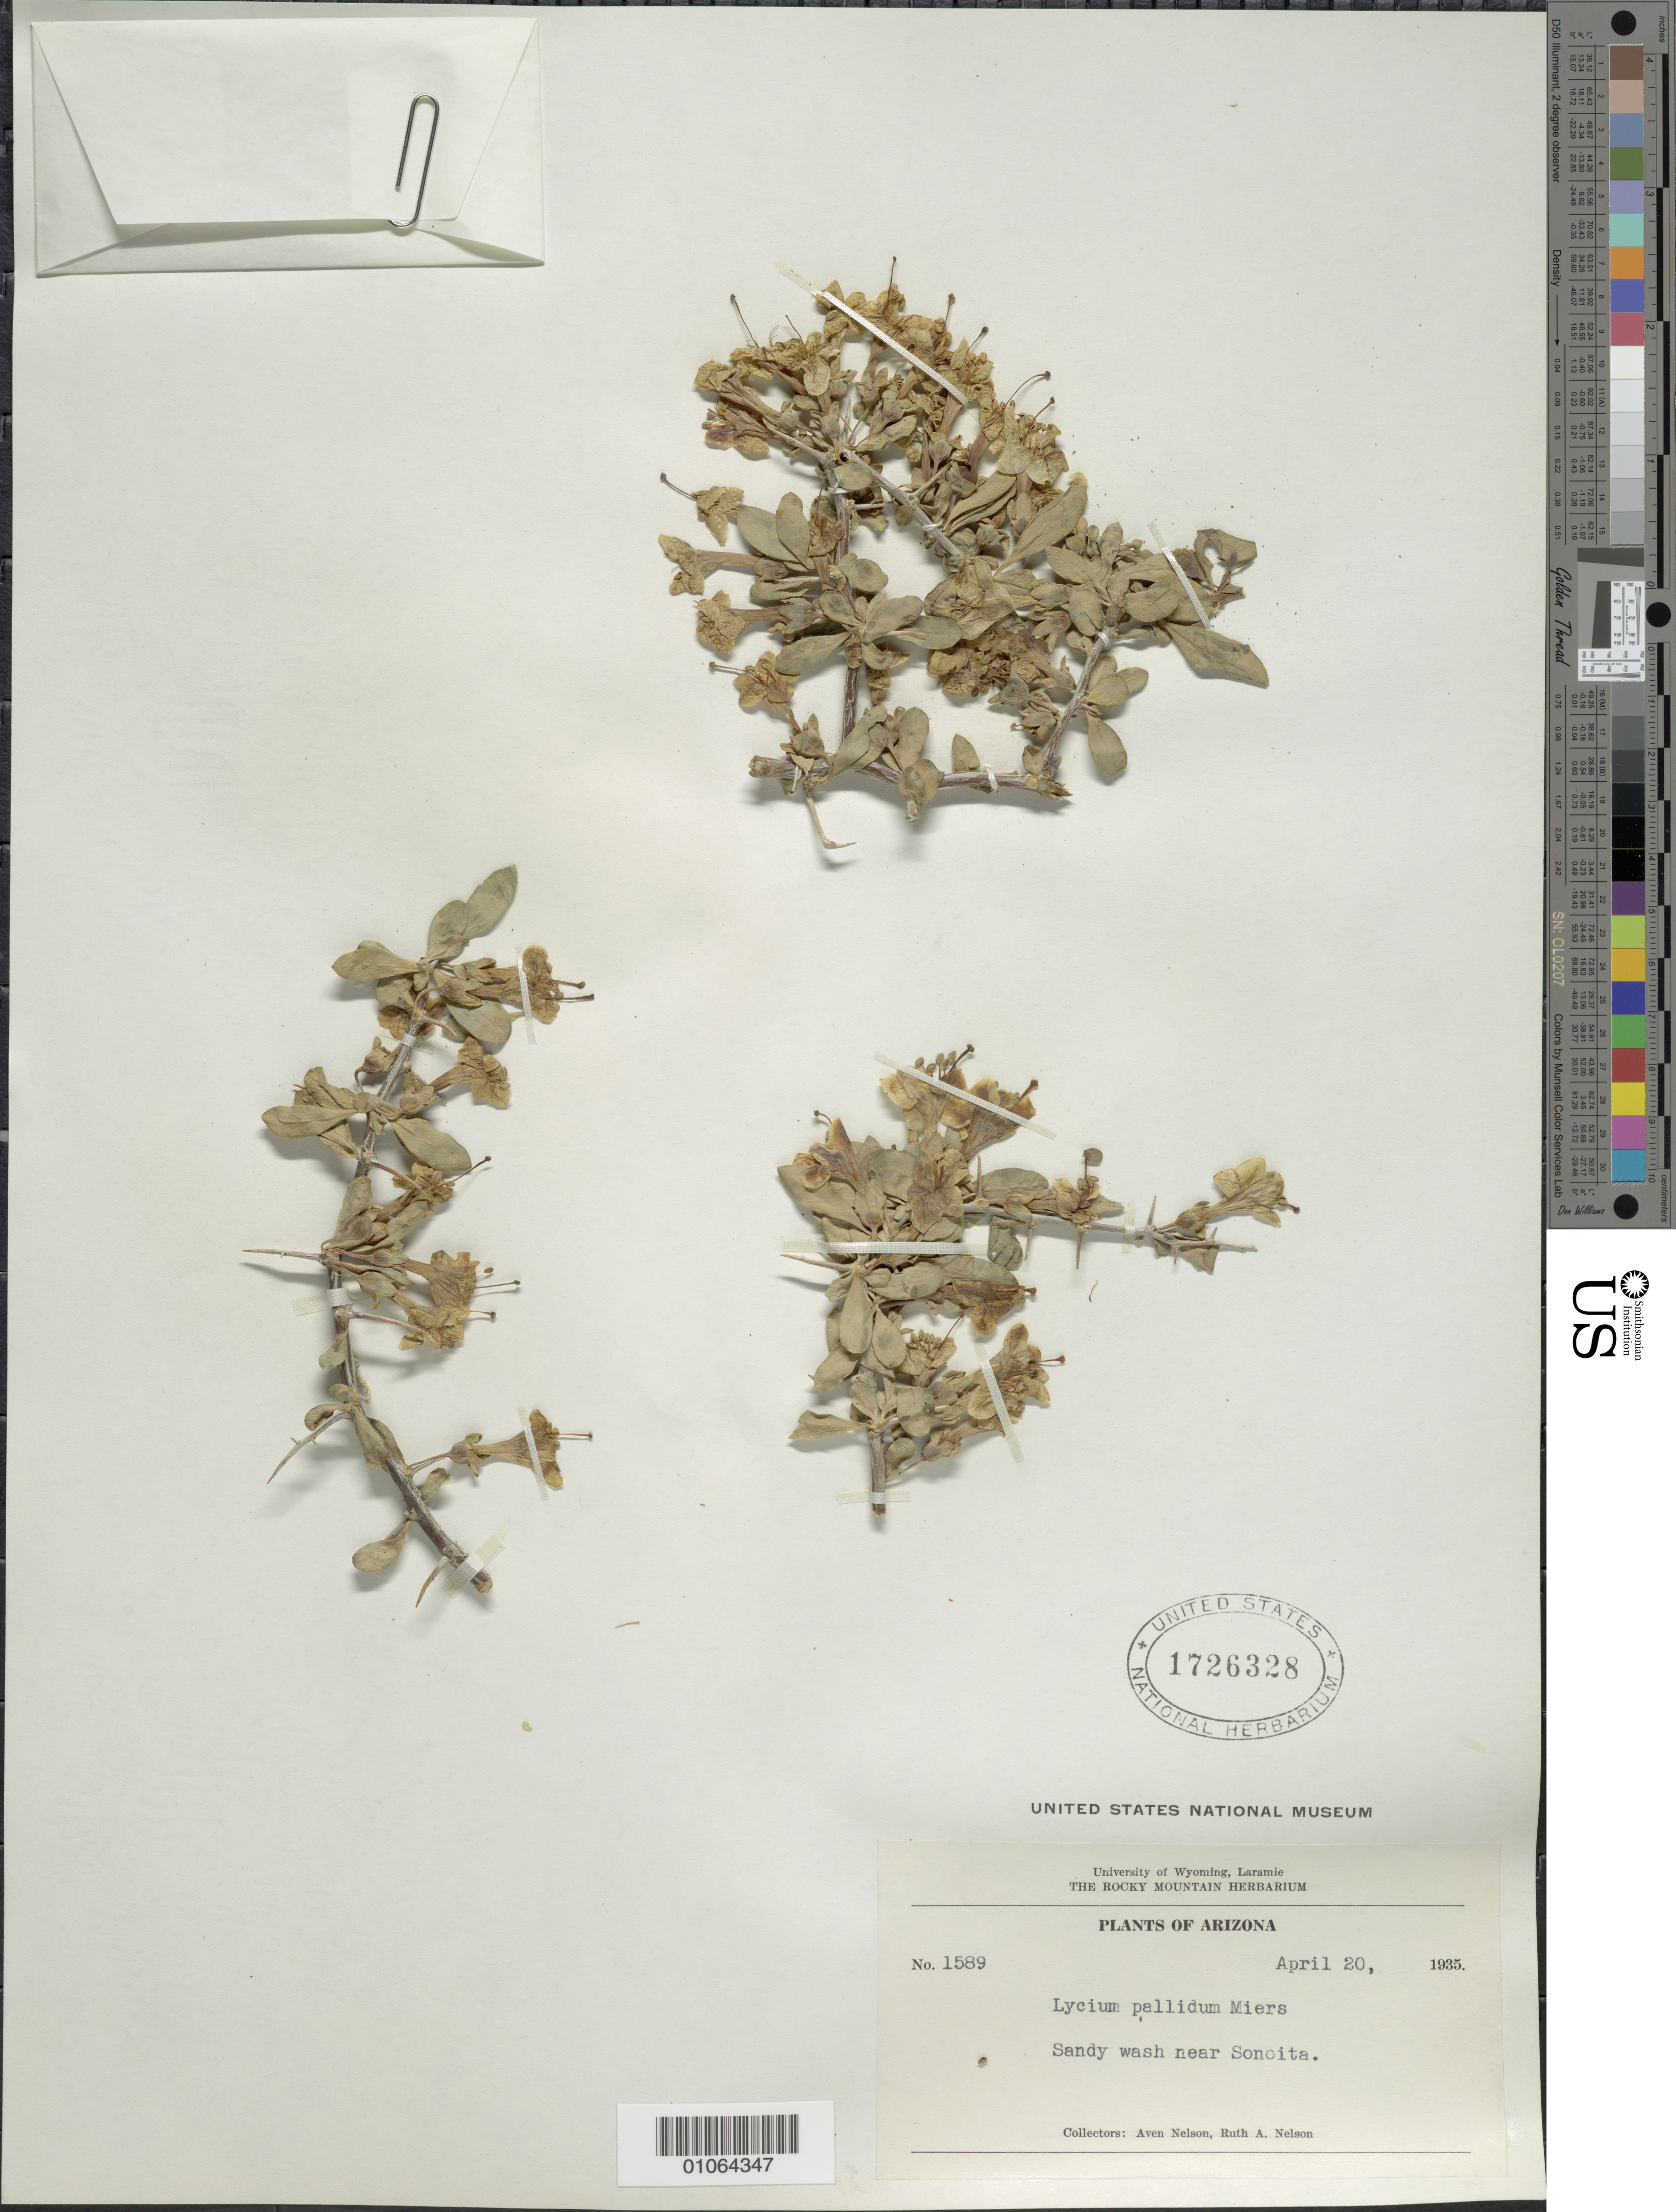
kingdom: Plantae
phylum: Tracheophyta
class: Magnoliopsida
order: Solanales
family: Solanaceae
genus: Lycium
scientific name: Lycium pallidum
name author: Miers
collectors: A. Nelson & R. A. Nelson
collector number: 1589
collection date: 1935-04-20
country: United States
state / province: Arizona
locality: Sandy wash near Sonoita.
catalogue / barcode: US 1726328